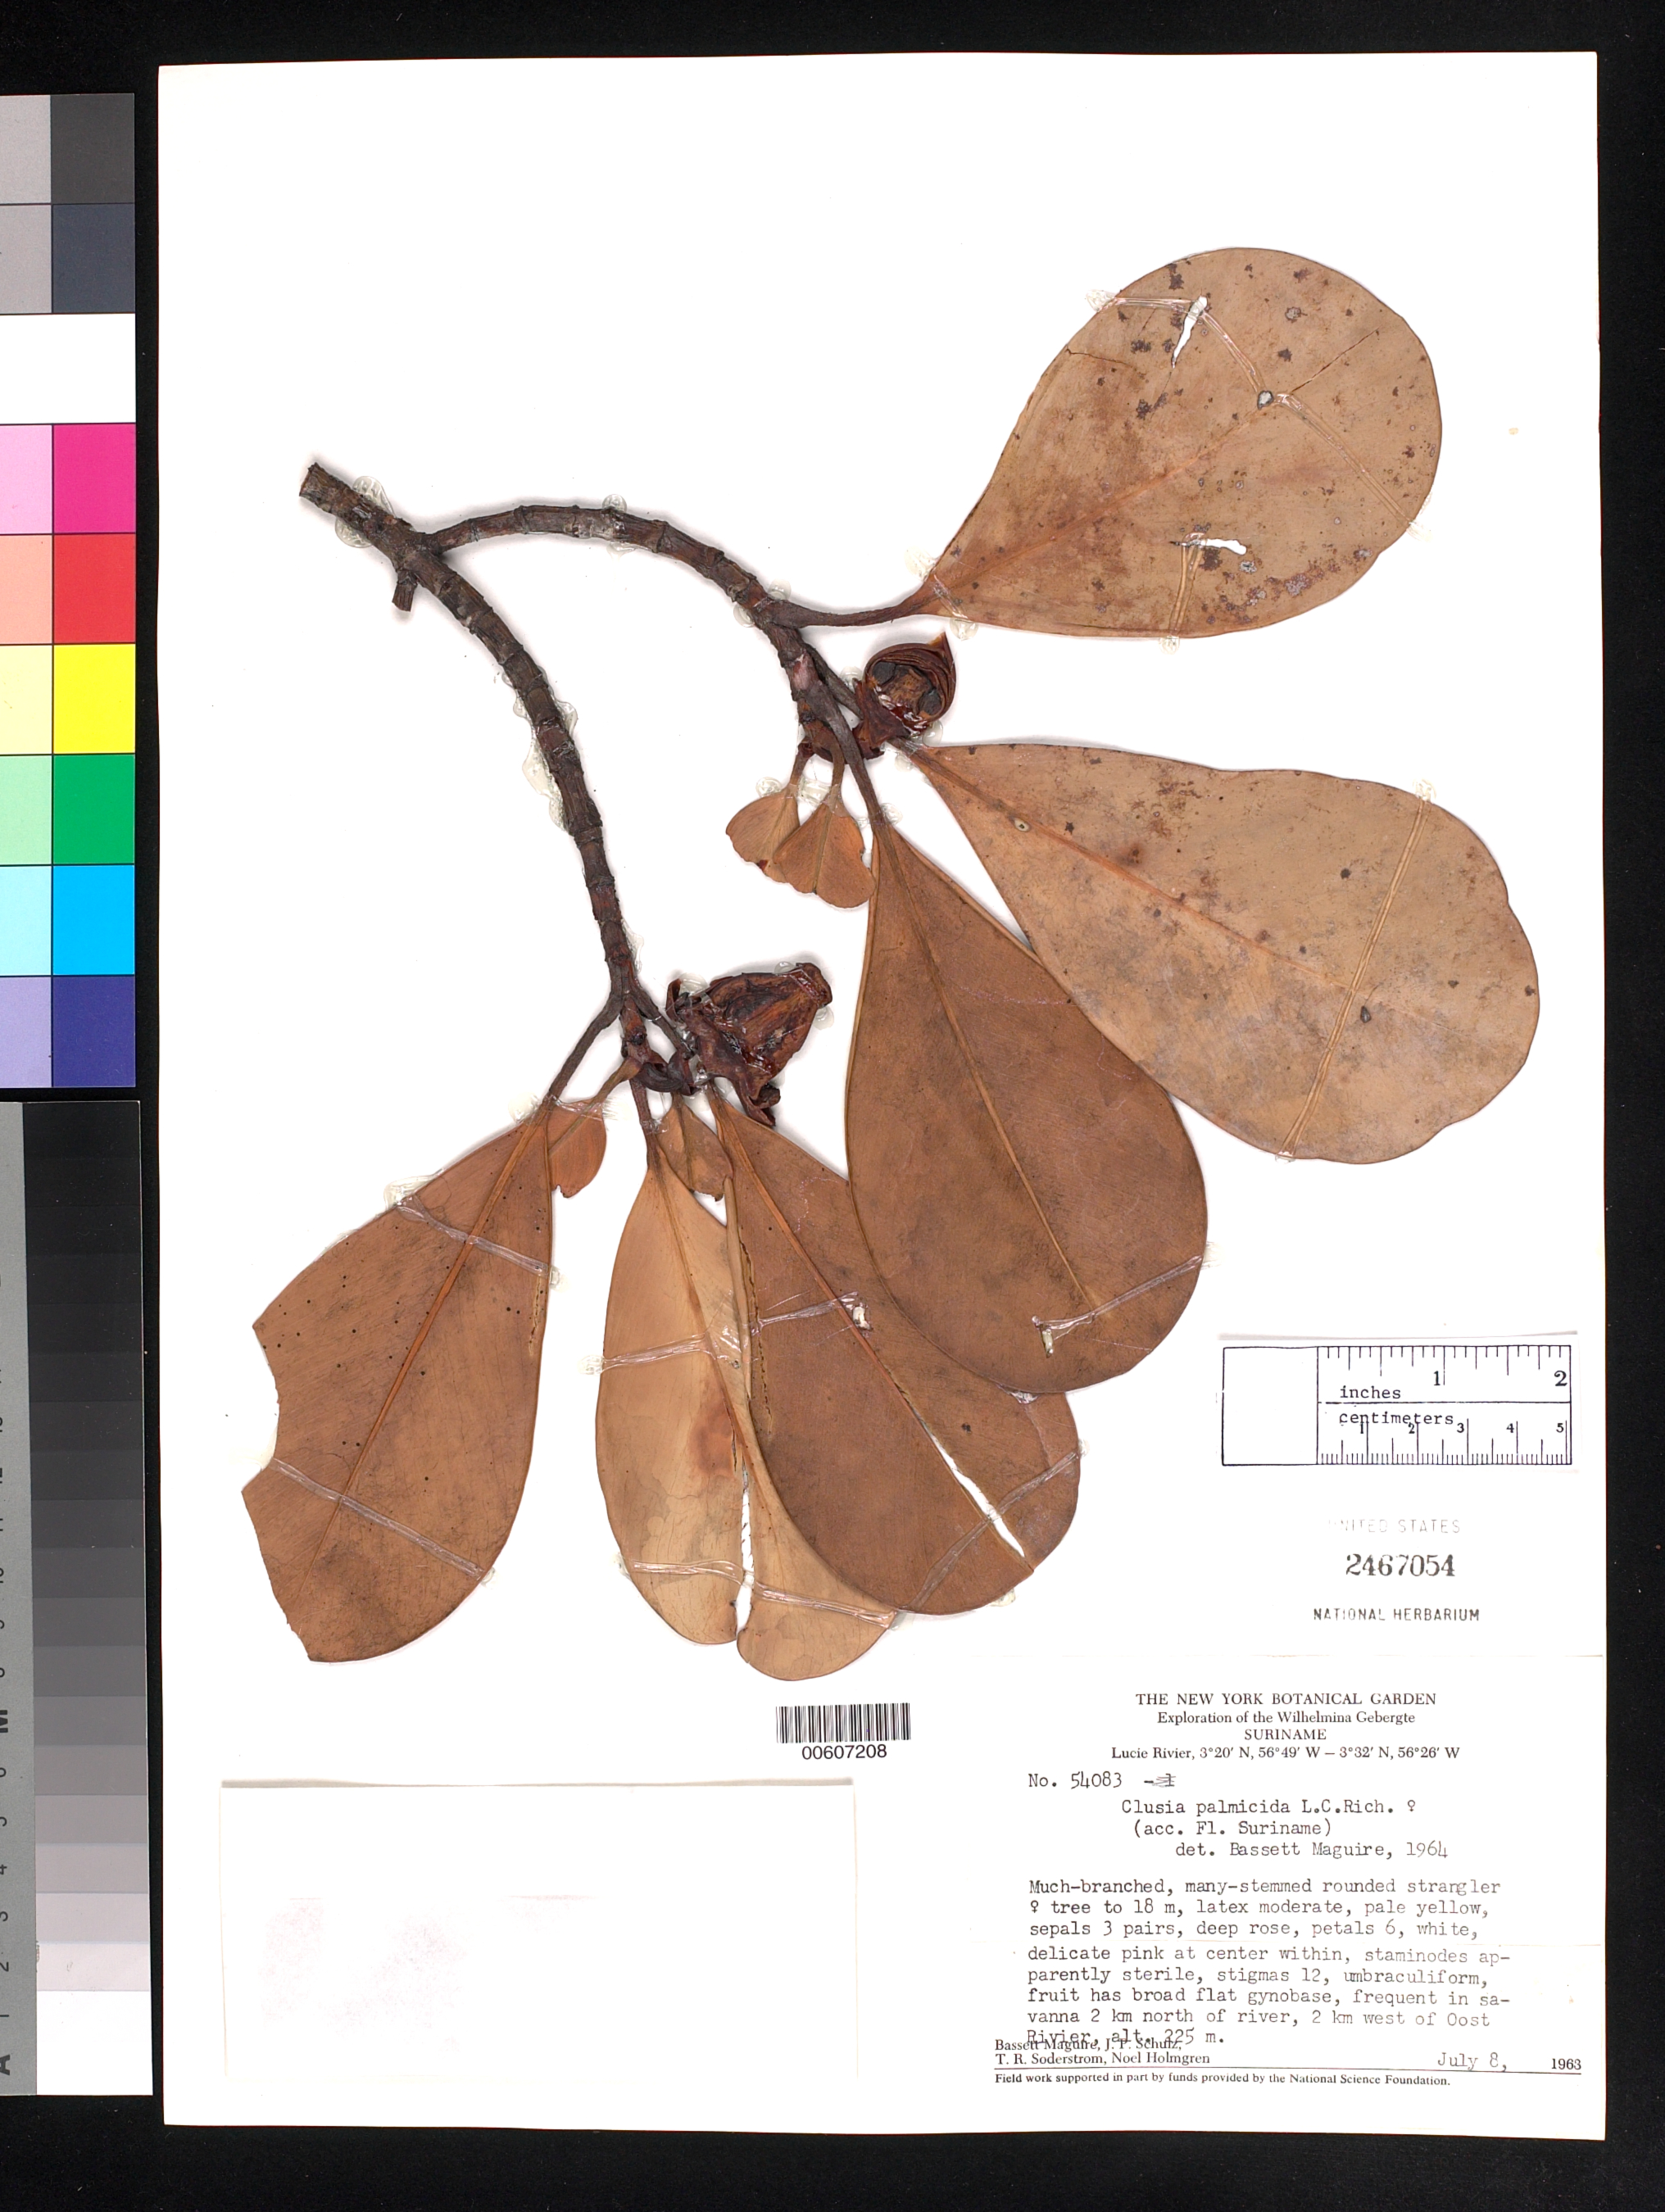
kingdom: Plantae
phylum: Tracheophyta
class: Magnoliopsida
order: Malpighiales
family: Clusiaceae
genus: Clusia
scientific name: Clusia palmicida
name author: Rich.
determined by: Maguire, Bassett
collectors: B. Maguire, J. P. Schulz, T. R. Soderstrom & N. H. Holmgren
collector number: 54083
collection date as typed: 8-Jul-63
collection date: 1963-07-08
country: Suriname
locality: Lucie R., 2 km N of and 2 km W of Oost R., Wilhelmina Gebergte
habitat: Savanna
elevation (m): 225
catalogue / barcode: US 2467054